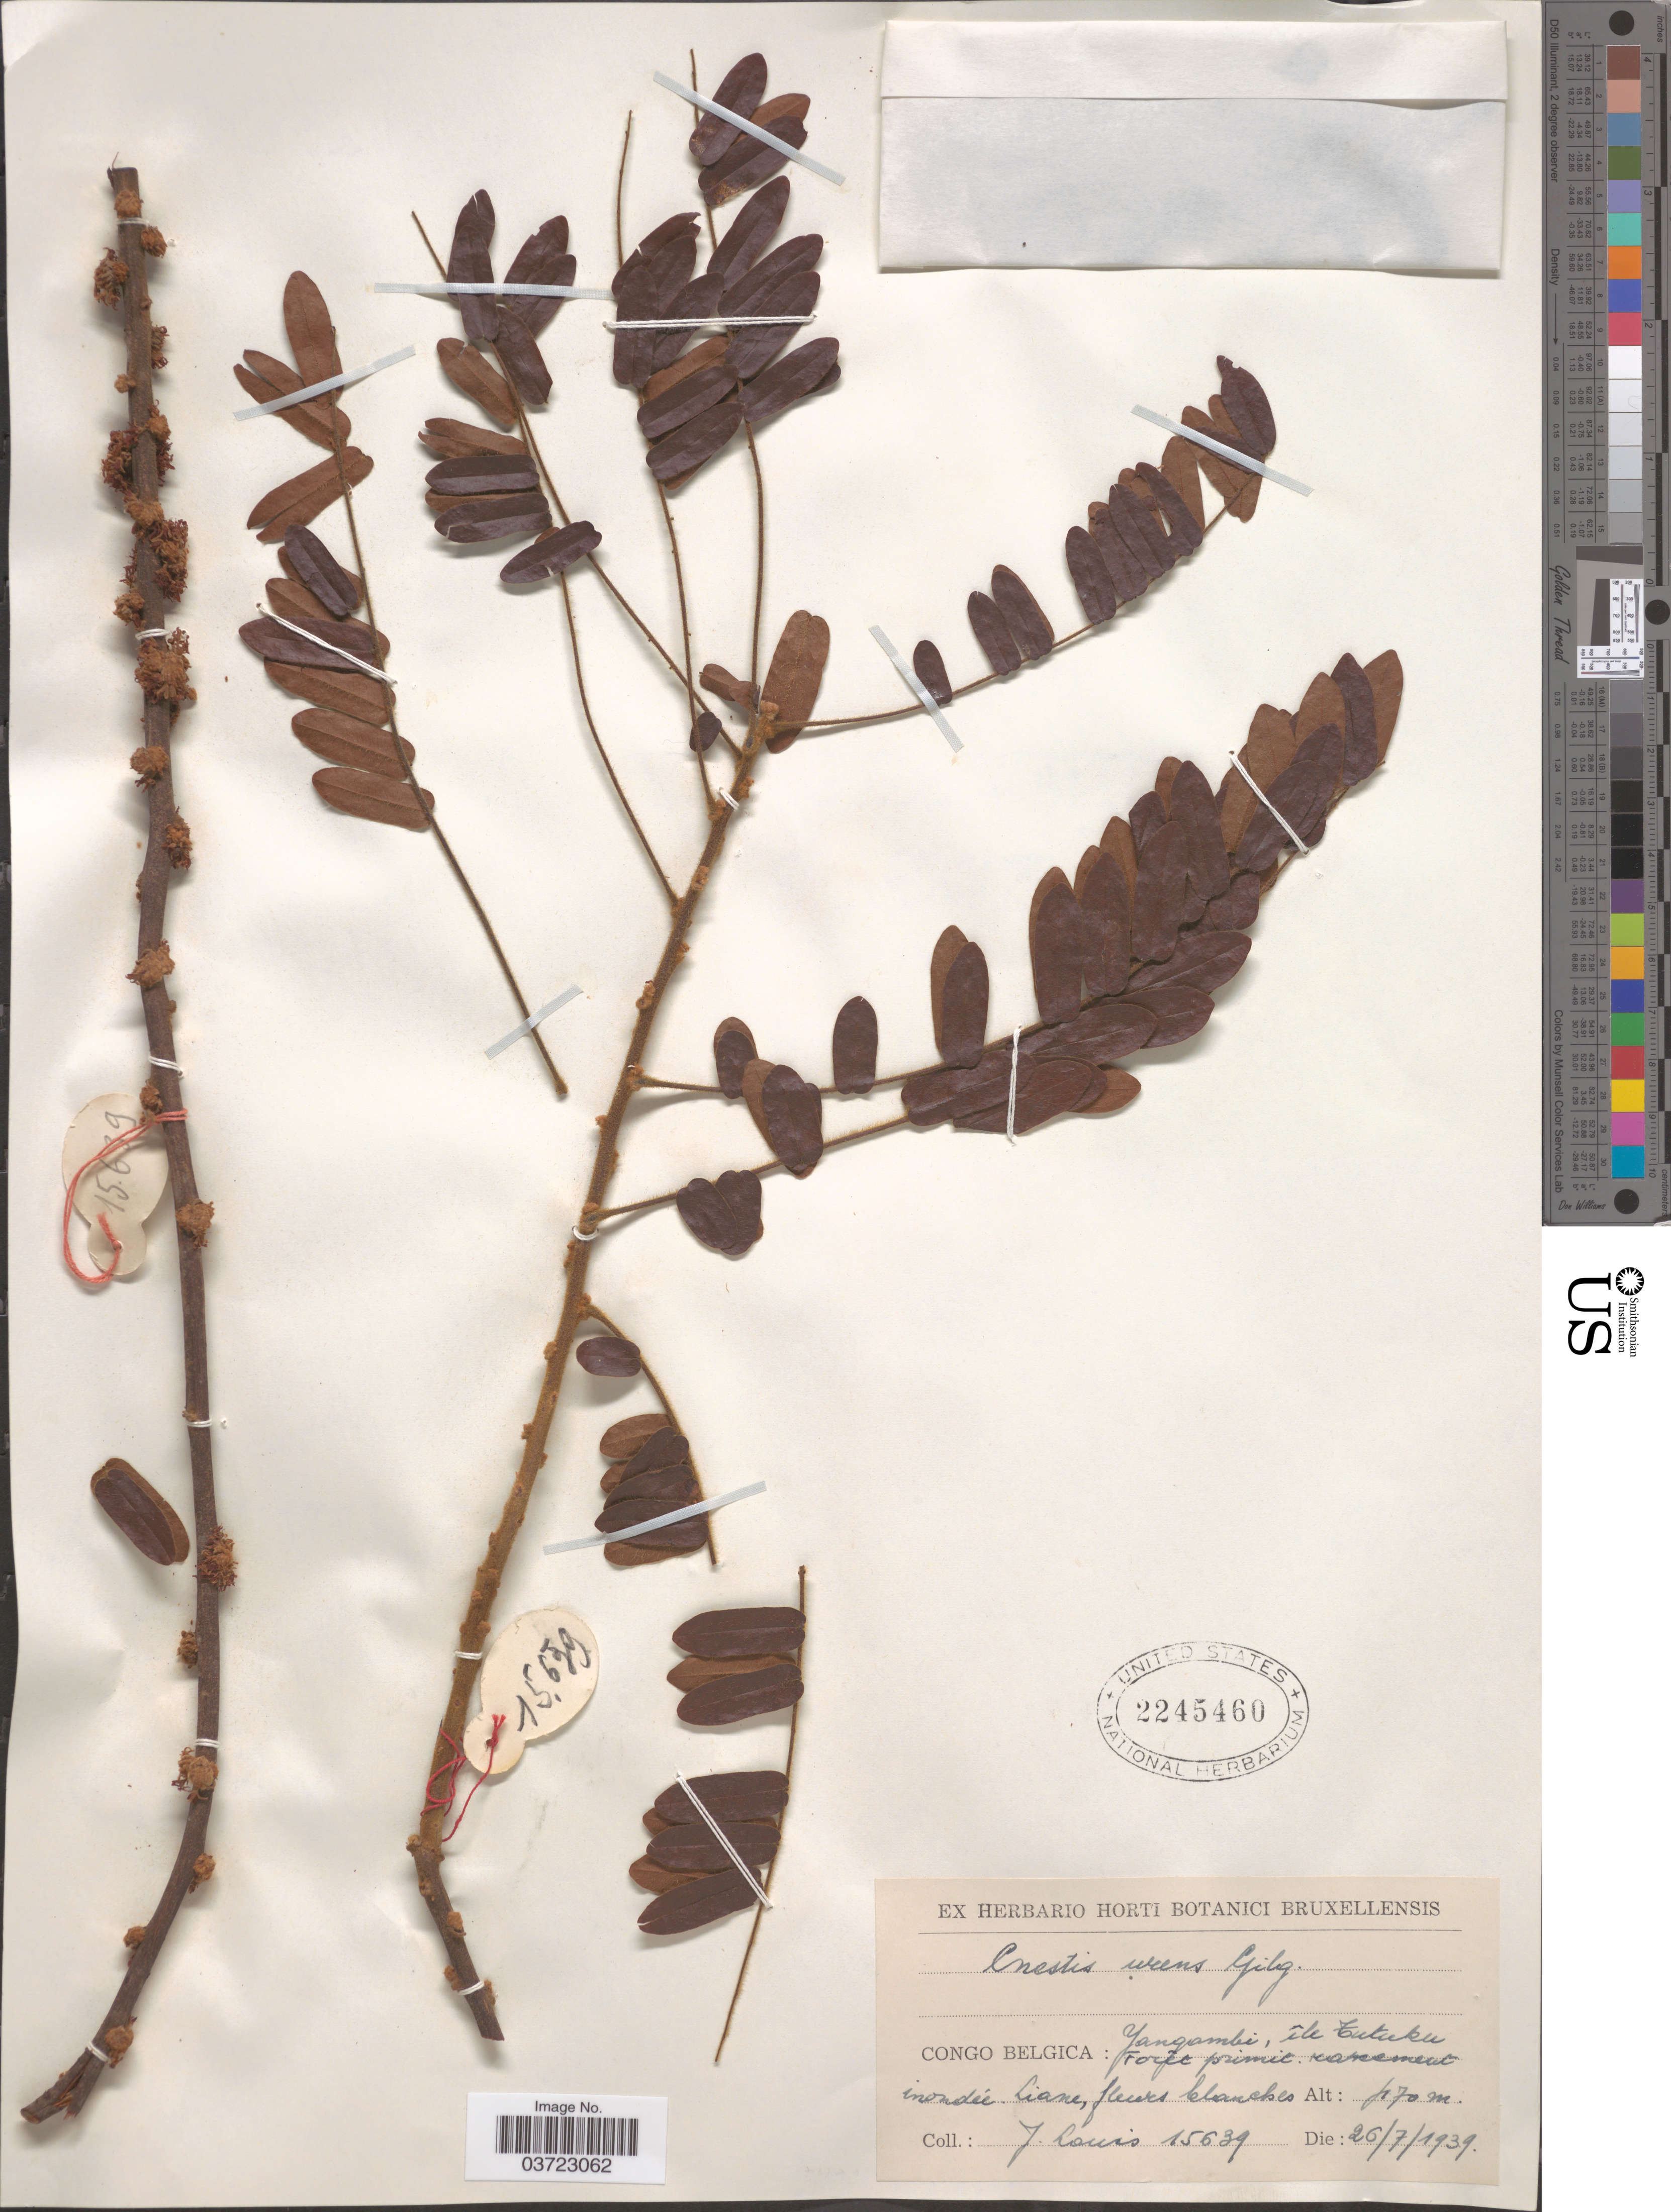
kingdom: Plantae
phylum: Tracheophyta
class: Magnoliopsida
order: Oxalidales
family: Connaraceae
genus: Cnestis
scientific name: Cnestis urens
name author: Gilg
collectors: J. Louis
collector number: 15639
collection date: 1939-07-26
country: Congo, Democratic Republic of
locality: Congo Belgica: Yangambi, île Futuku. Forêt primit.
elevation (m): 170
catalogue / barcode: US 2245460